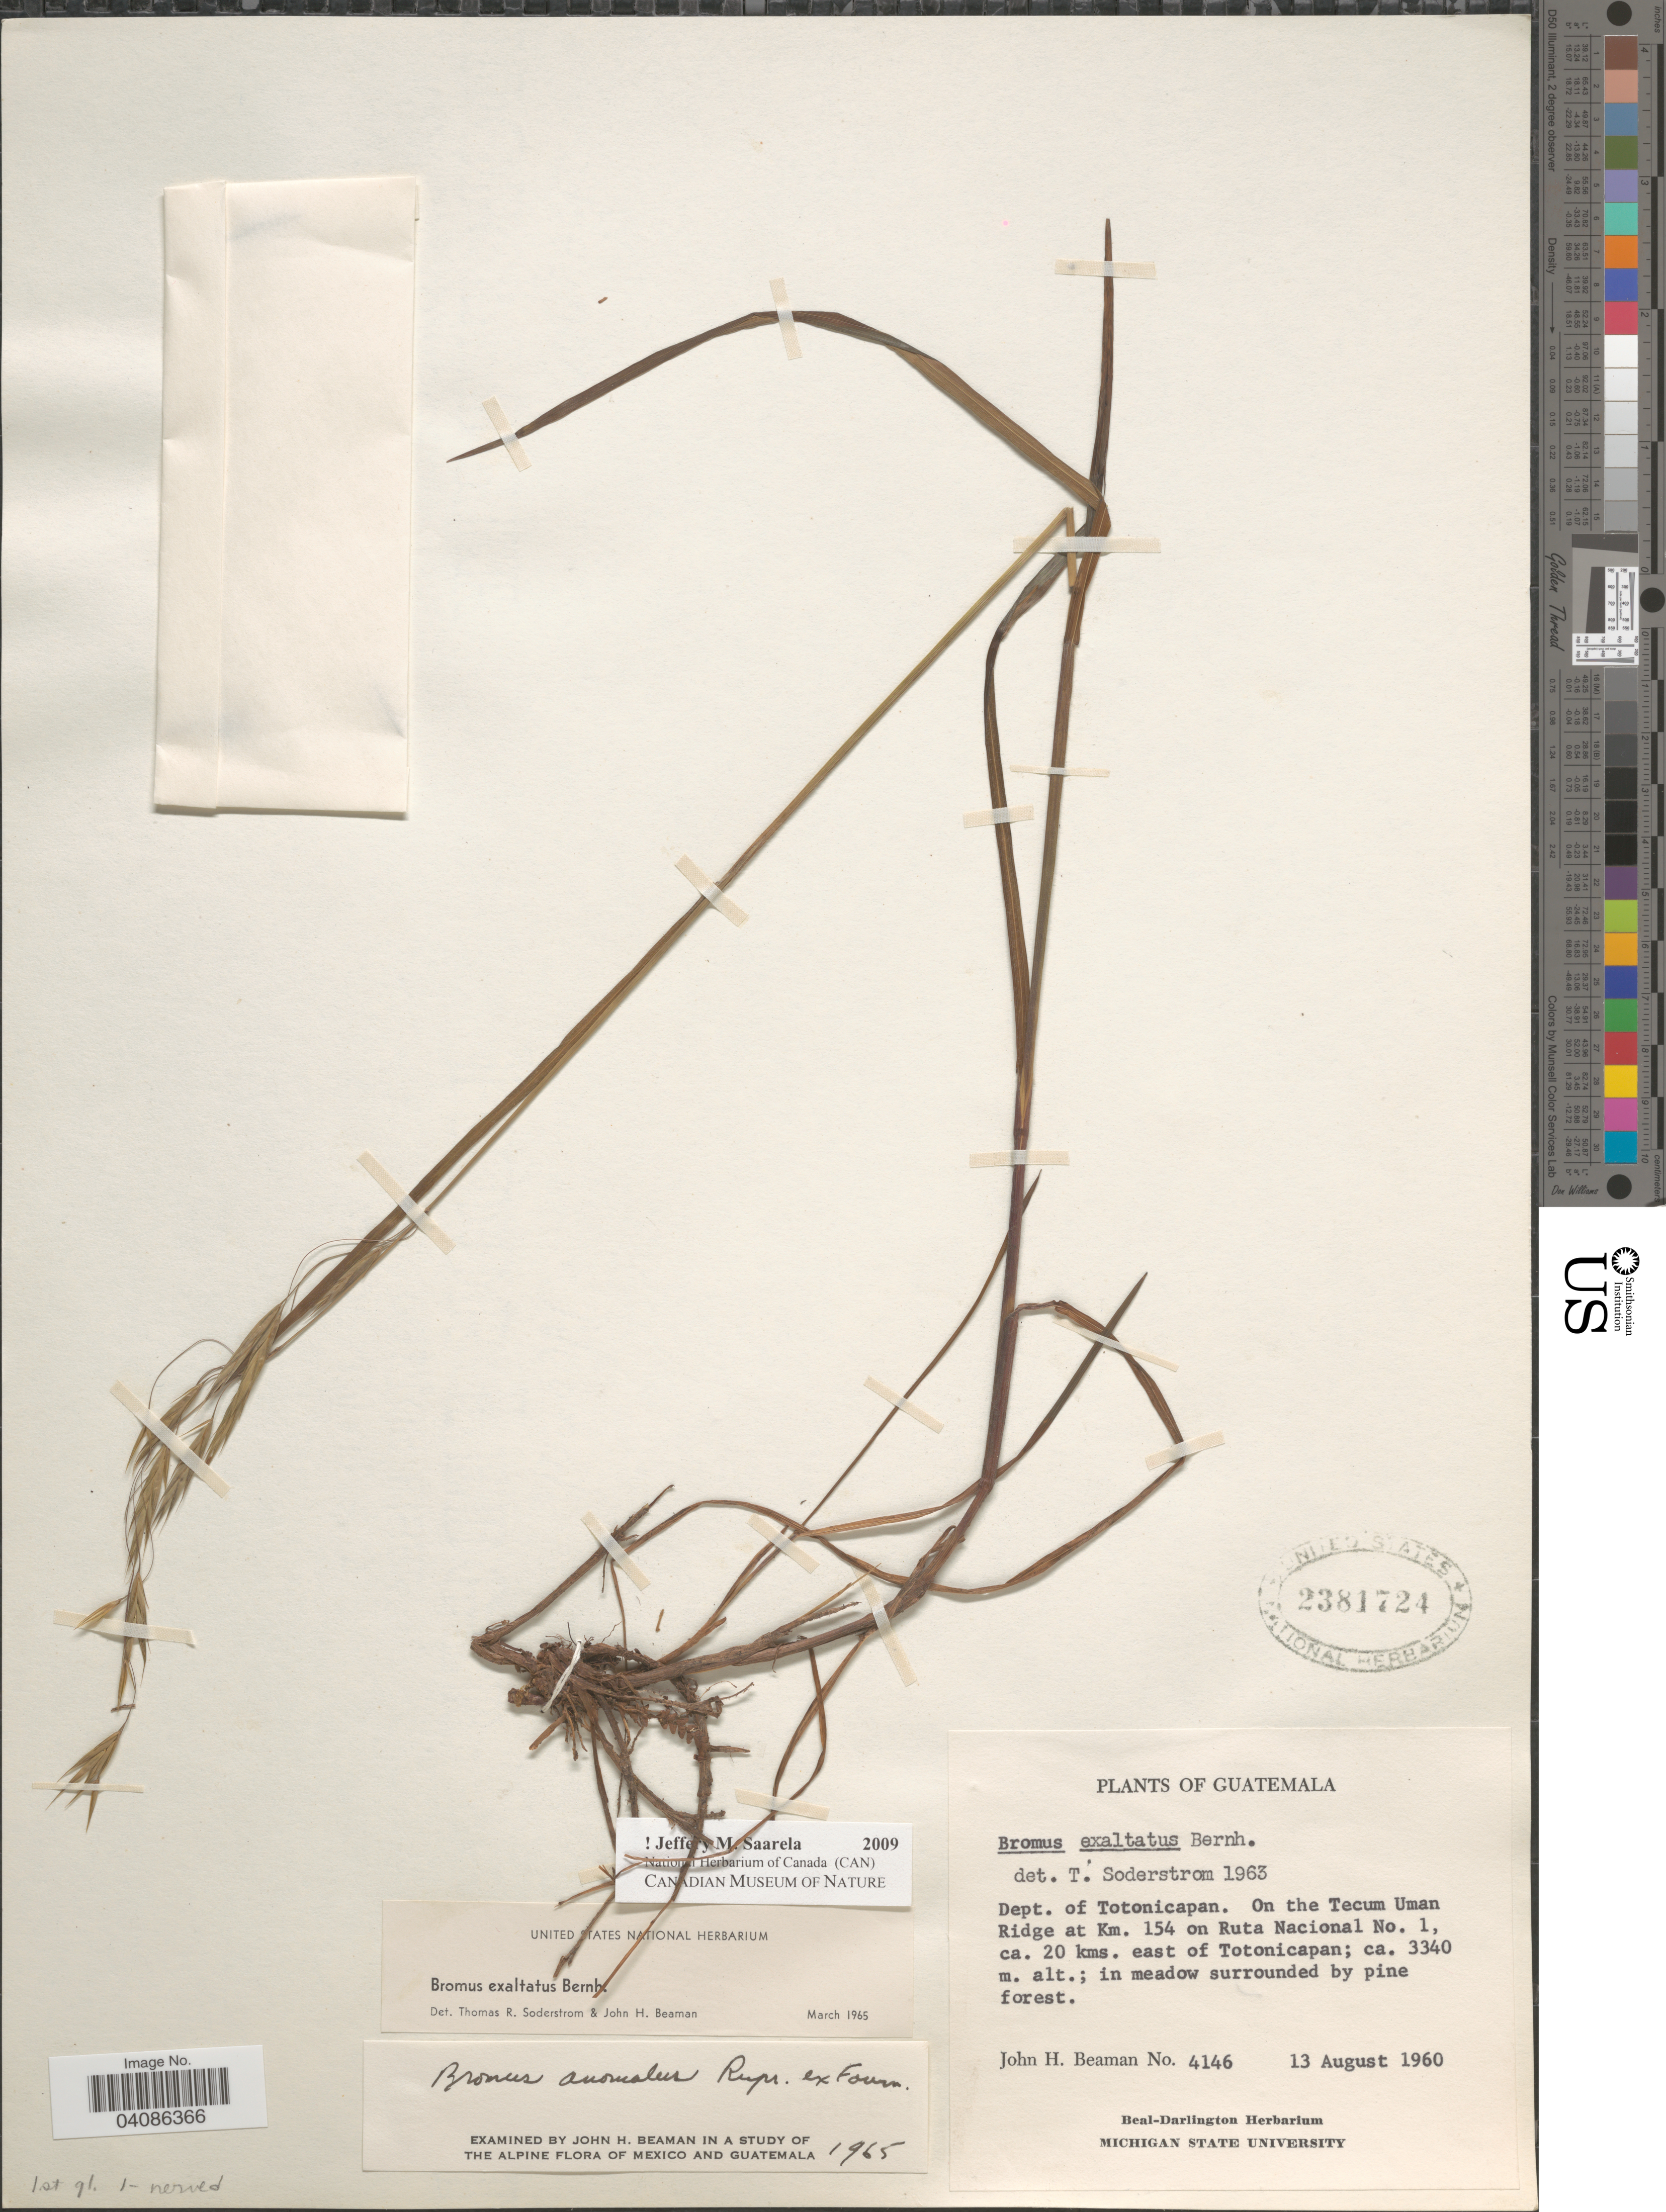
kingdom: Plantae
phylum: Tracheophyta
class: Liliopsida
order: Poales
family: Poaceae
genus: Bromus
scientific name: Bromus exaltatus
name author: Bernhardi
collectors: J. H. Beaman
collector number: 4146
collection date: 1960-08-13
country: Guatemala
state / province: Totonicapan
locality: Dept. of Totonicapan. On the Tecum Uman Ridge at Km. 154 on Ruta Nacional No. 1, ca. 20 kms. east of Totonicapan.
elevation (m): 3340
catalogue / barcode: US 2381724